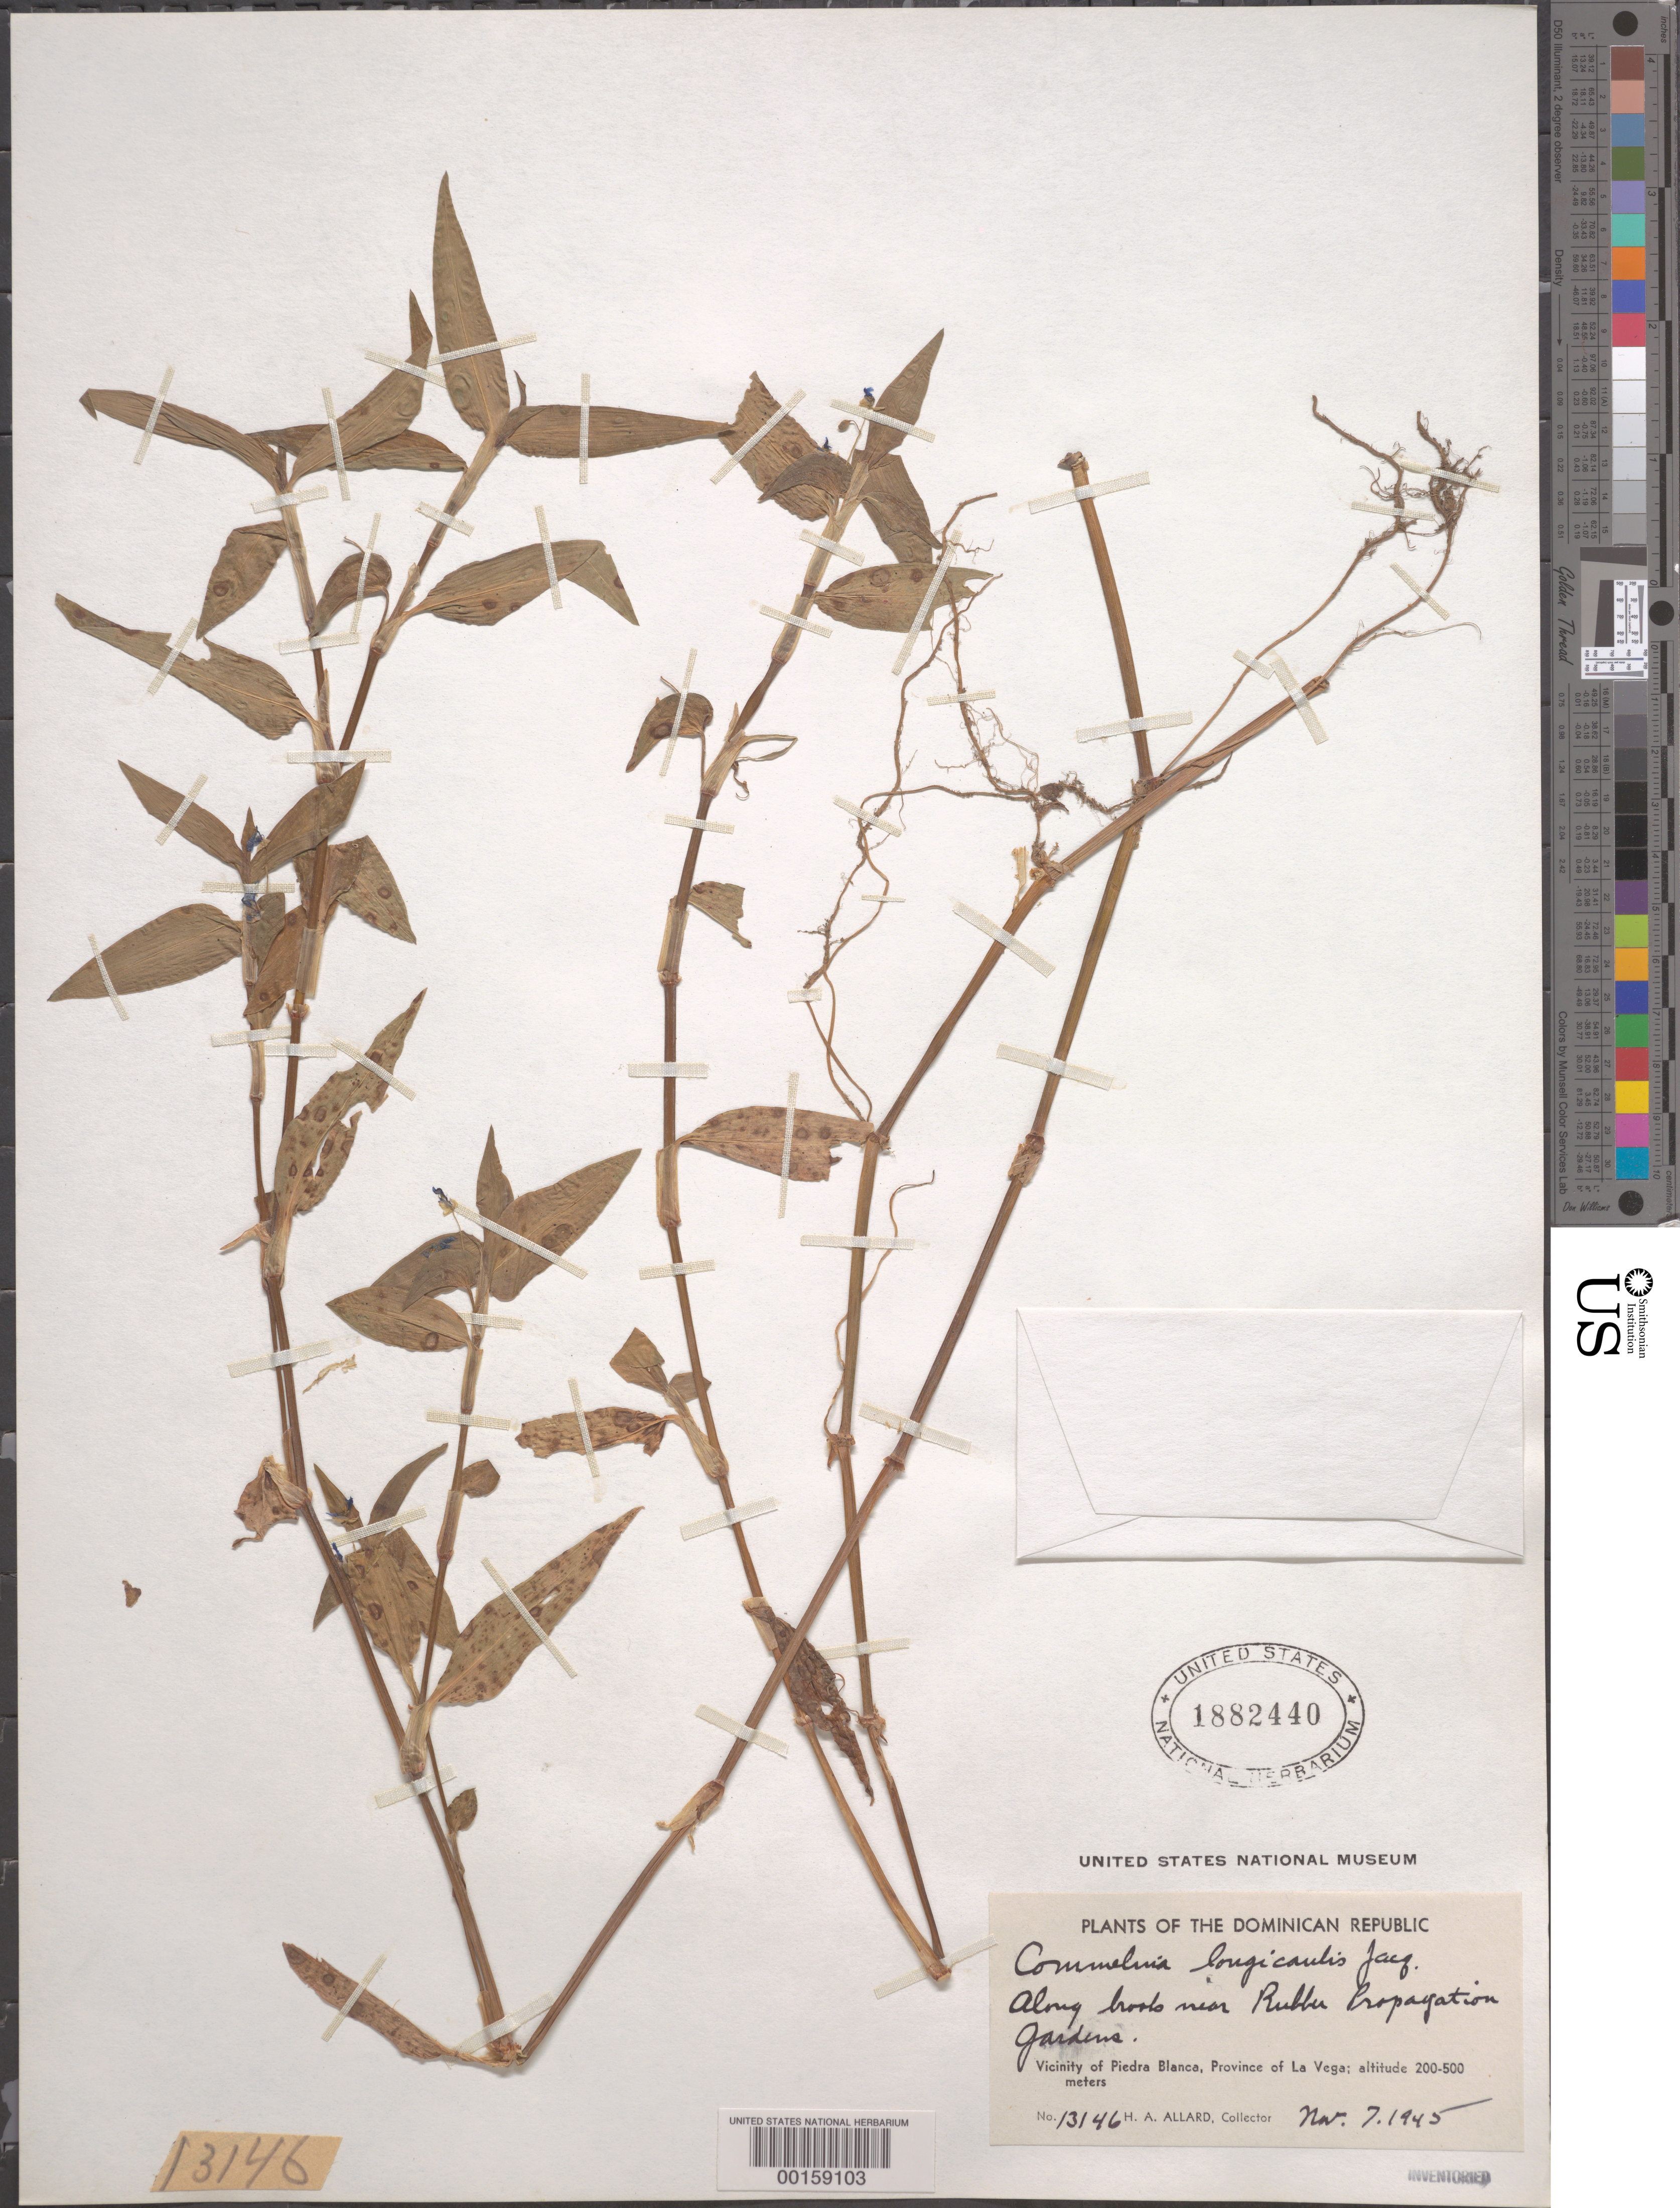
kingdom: Plantae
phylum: Tracheophyta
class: Liliopsida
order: Commelinales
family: Commelinaceae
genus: Commelina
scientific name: Commelina diffusa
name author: Burm. f.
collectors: H. A. Allard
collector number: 13146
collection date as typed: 07 Nov 1945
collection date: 1945-11-07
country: Dominican Republic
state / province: La Vega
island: Hispaniola Island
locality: Piedra blanca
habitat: Wet soil; near brook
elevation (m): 200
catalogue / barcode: US 1882440